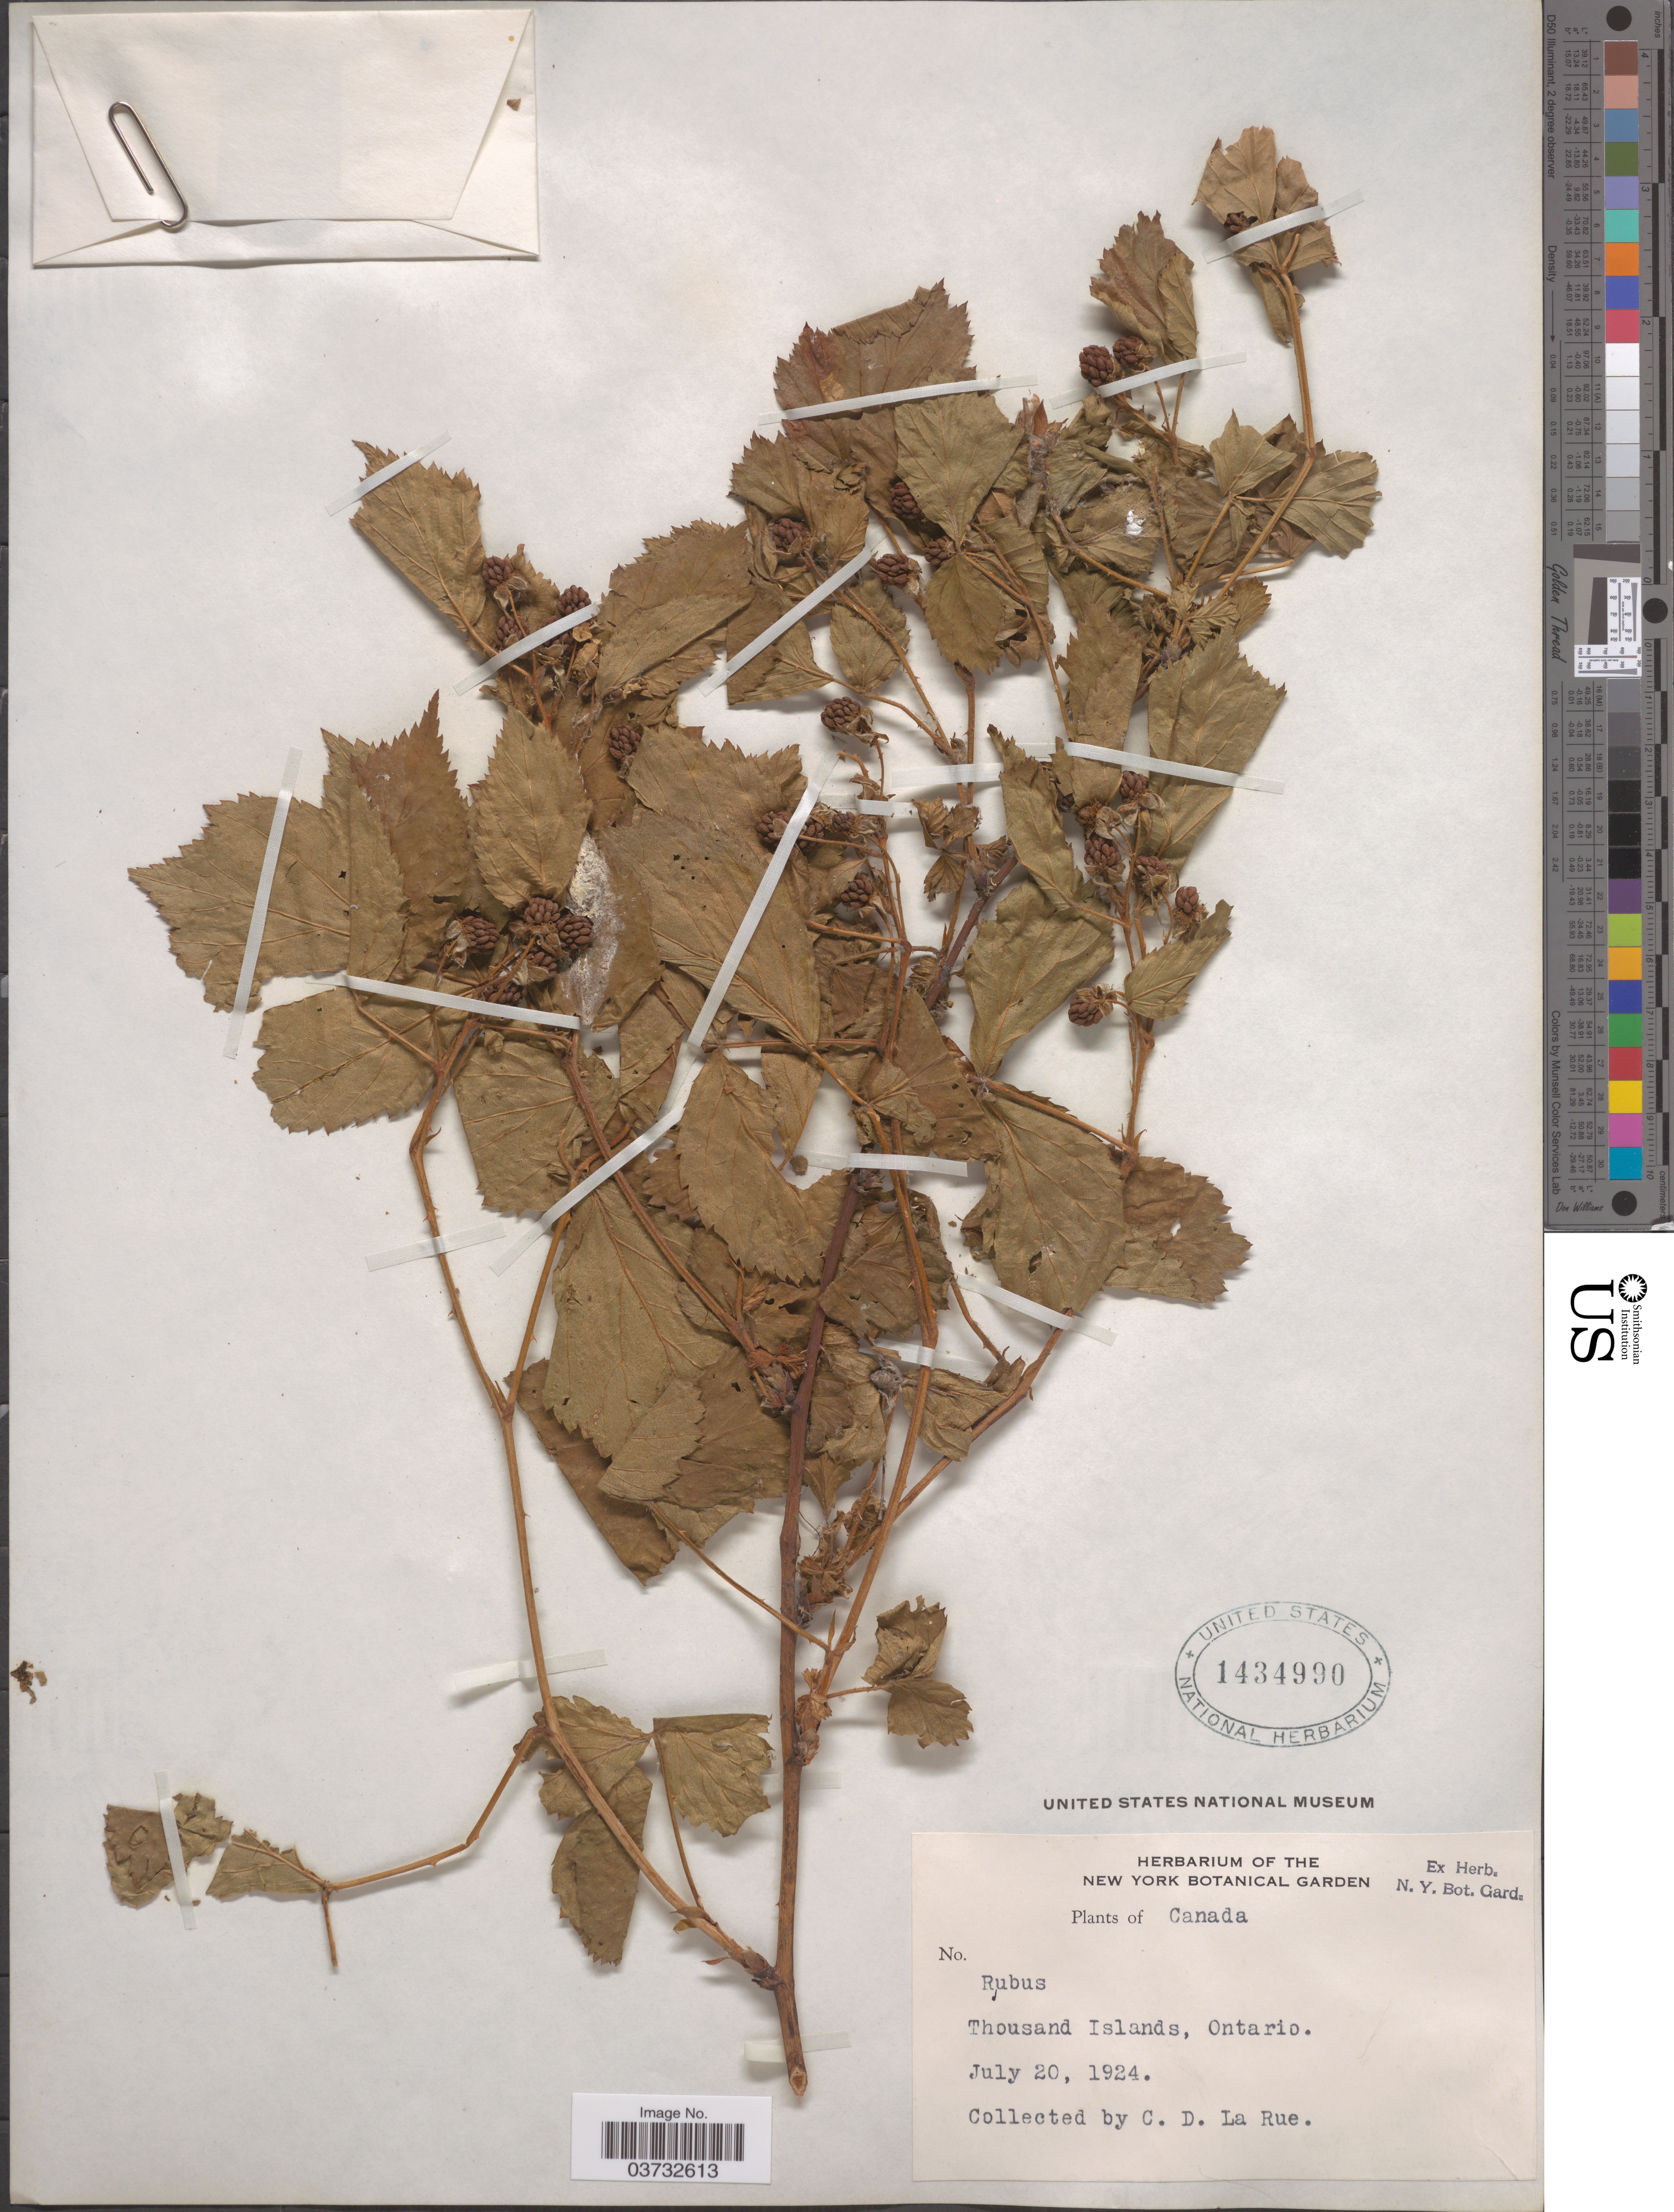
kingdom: Plantae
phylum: Tracheophyta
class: Magnoliopsida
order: Rosales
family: Rosaceae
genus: Rubus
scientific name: Rubus sp.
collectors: C. La Rue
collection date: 1924-07-20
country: Canada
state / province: Ontario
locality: Thousand Islands.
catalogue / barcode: US 1434990